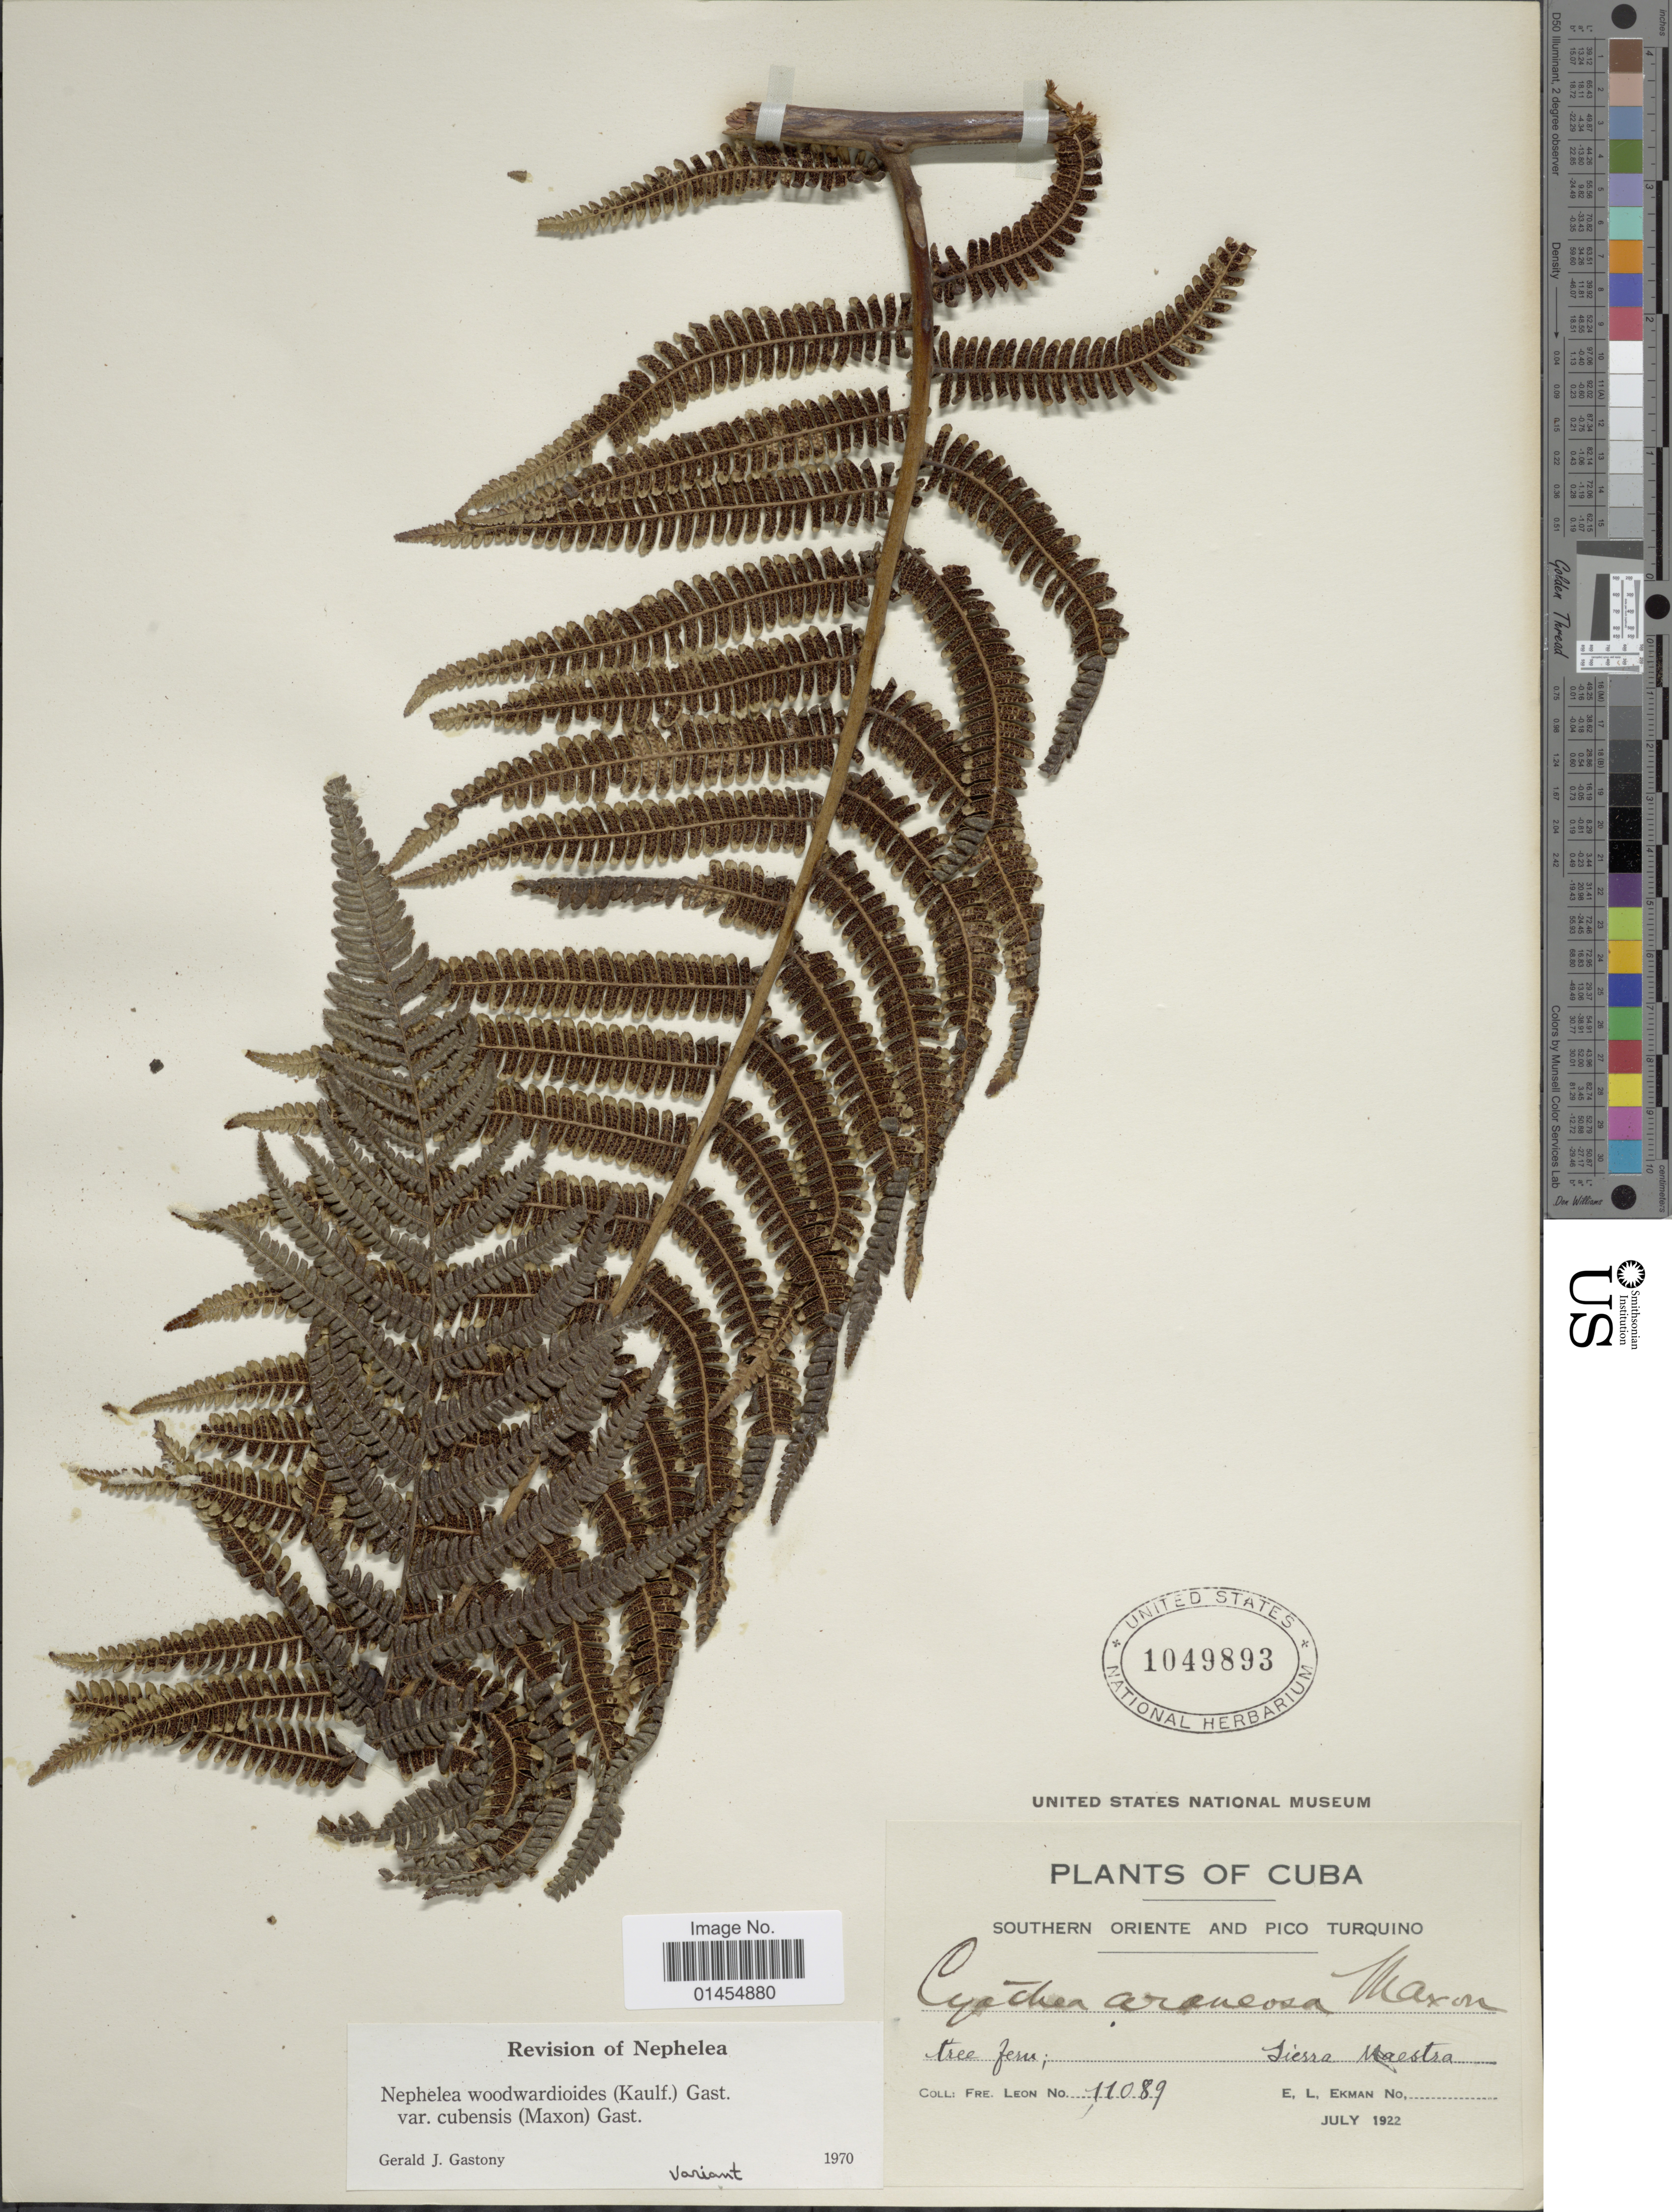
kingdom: Plantae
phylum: Tracheophyta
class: Polypodiopsida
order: Cyatheales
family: Cyatheaceae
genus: Alsophila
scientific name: Alsophila woodwardioides var. cubensis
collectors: F. Leon & E. L. Ekman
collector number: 11089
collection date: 1922-07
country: Cuba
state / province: Oriente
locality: Southern Oriente and Pico Turquino. Sierra Maestra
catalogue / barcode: US 1049893